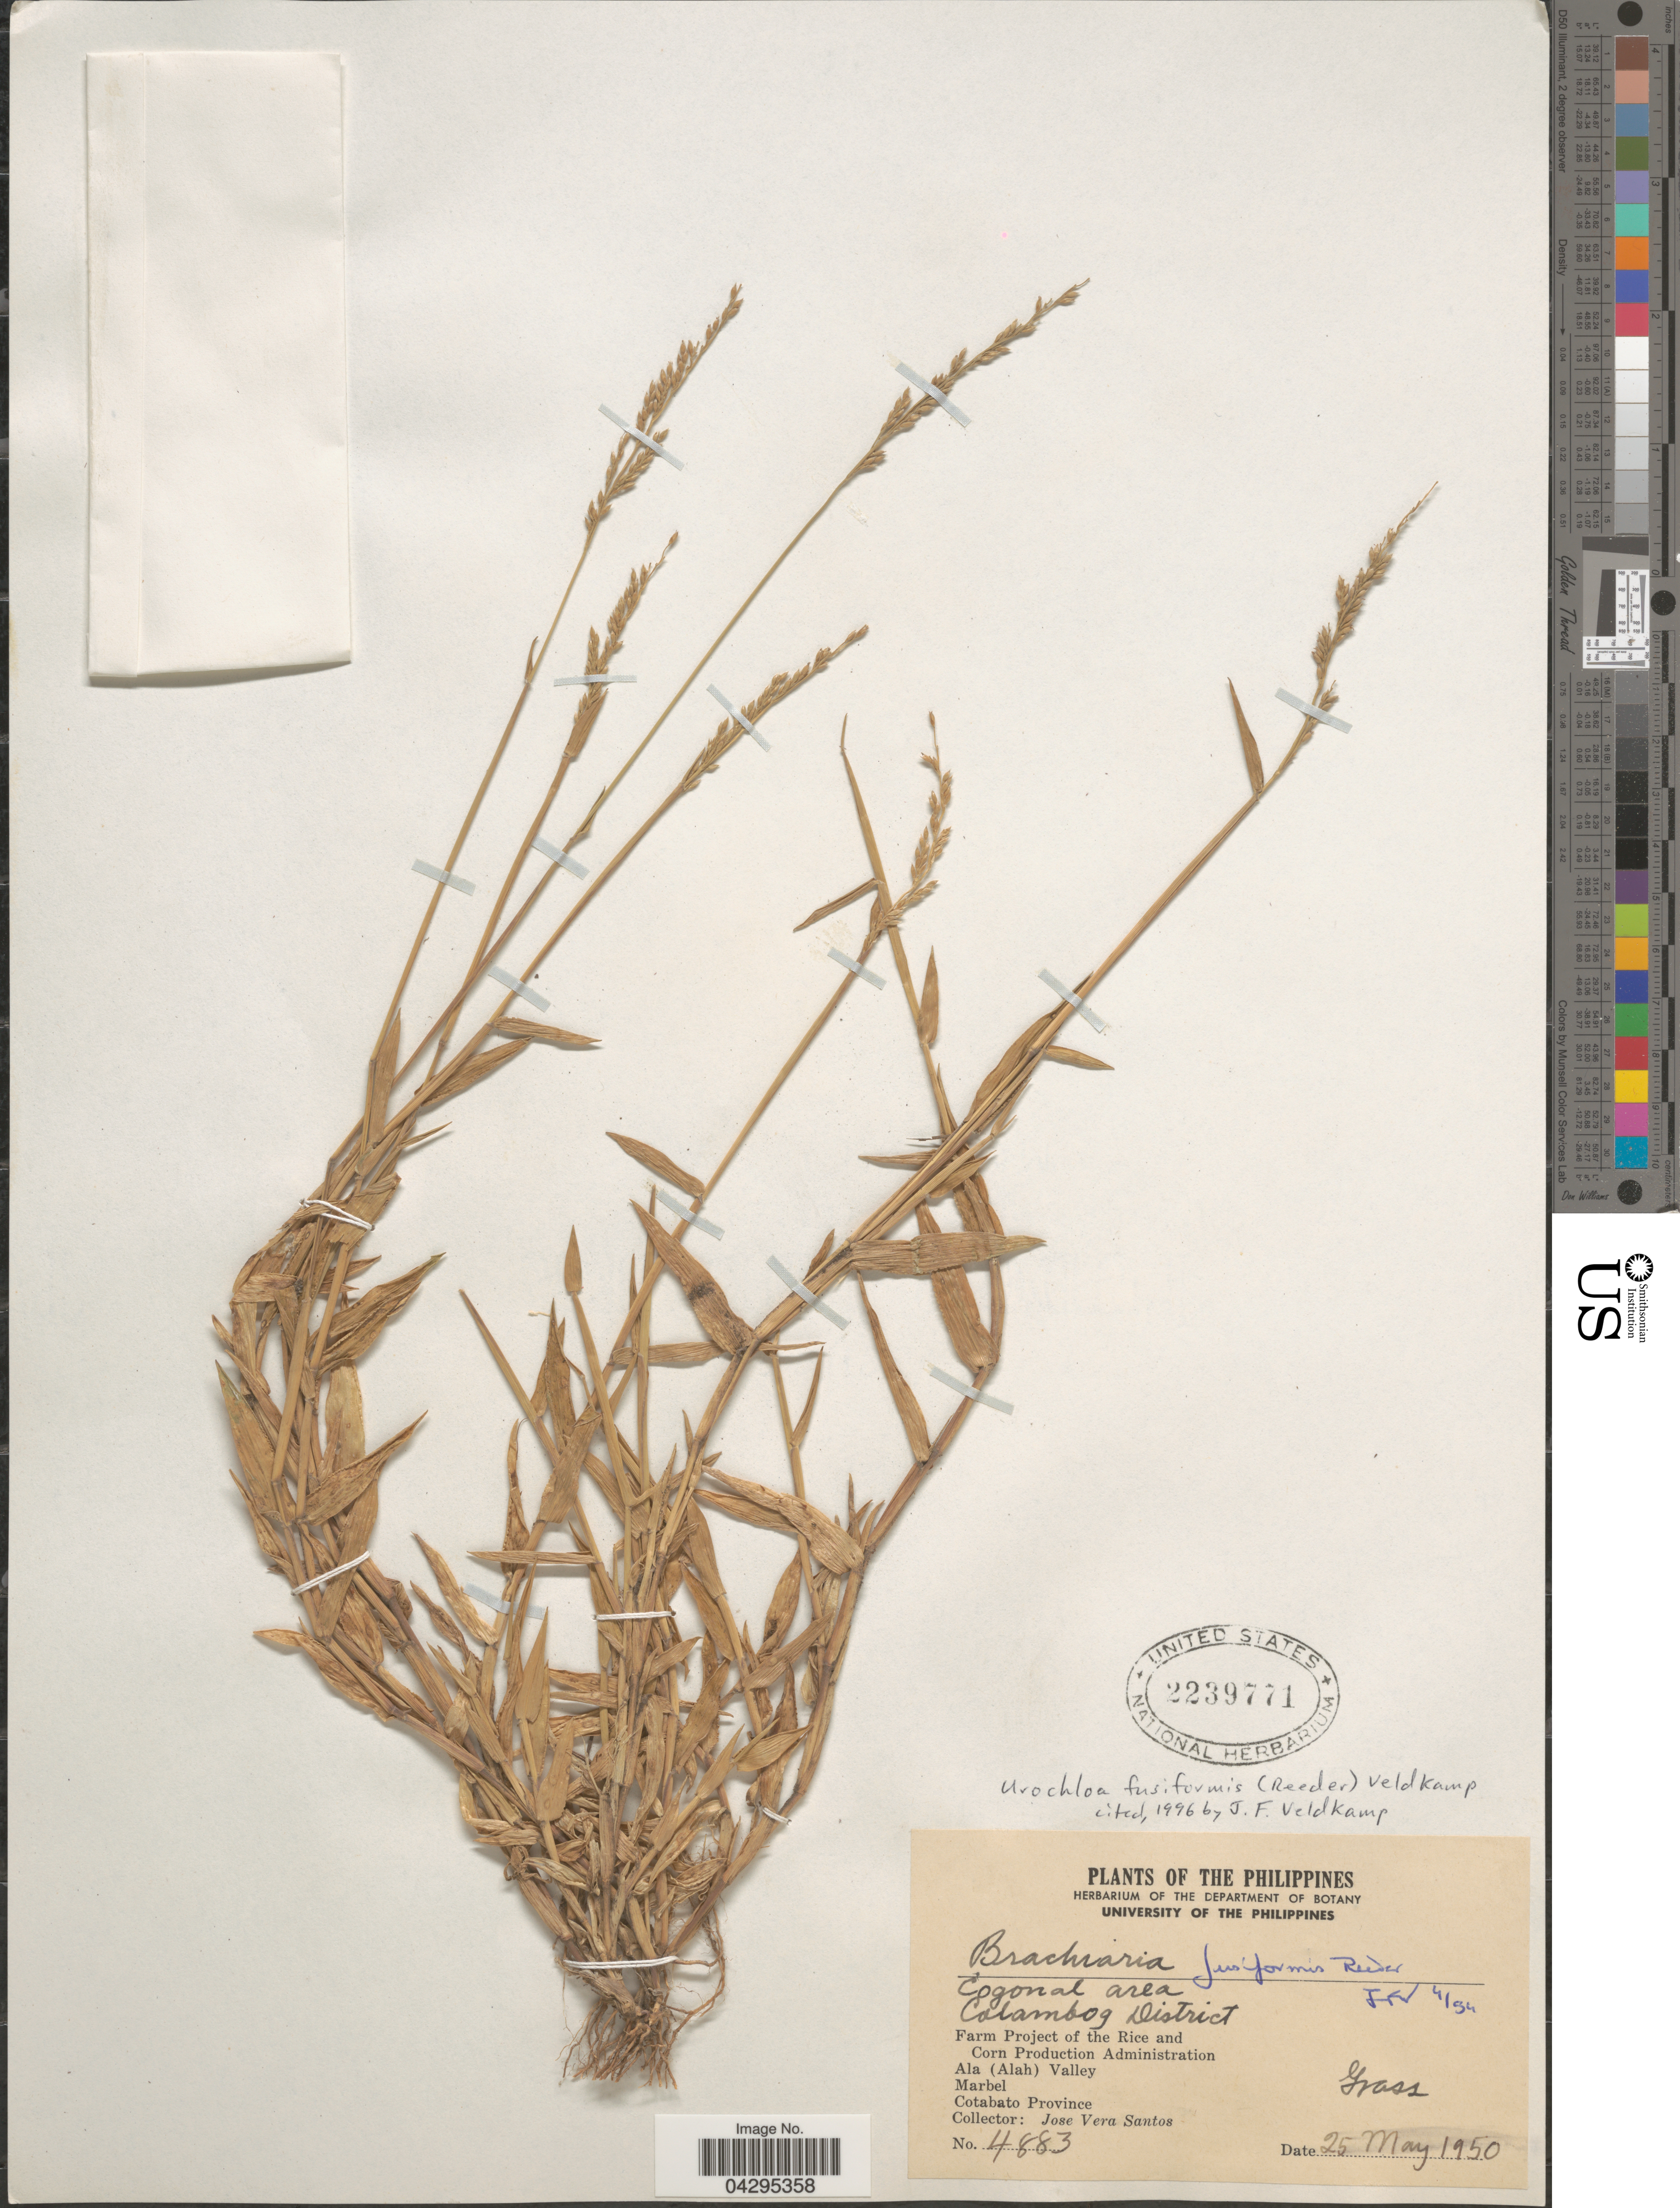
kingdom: Plantae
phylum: Tracheophyta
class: Liliopsida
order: Poales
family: Poaceae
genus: Urochloa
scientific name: Urochloa fusiformis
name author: (Reeder) Veldkamp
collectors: J. Santos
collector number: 4883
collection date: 1950-05-25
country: Philippines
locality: Cogonal area. Calambog District. Ala (Alah) Valley. Marbel. Cotabato Province.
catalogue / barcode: US 2239771